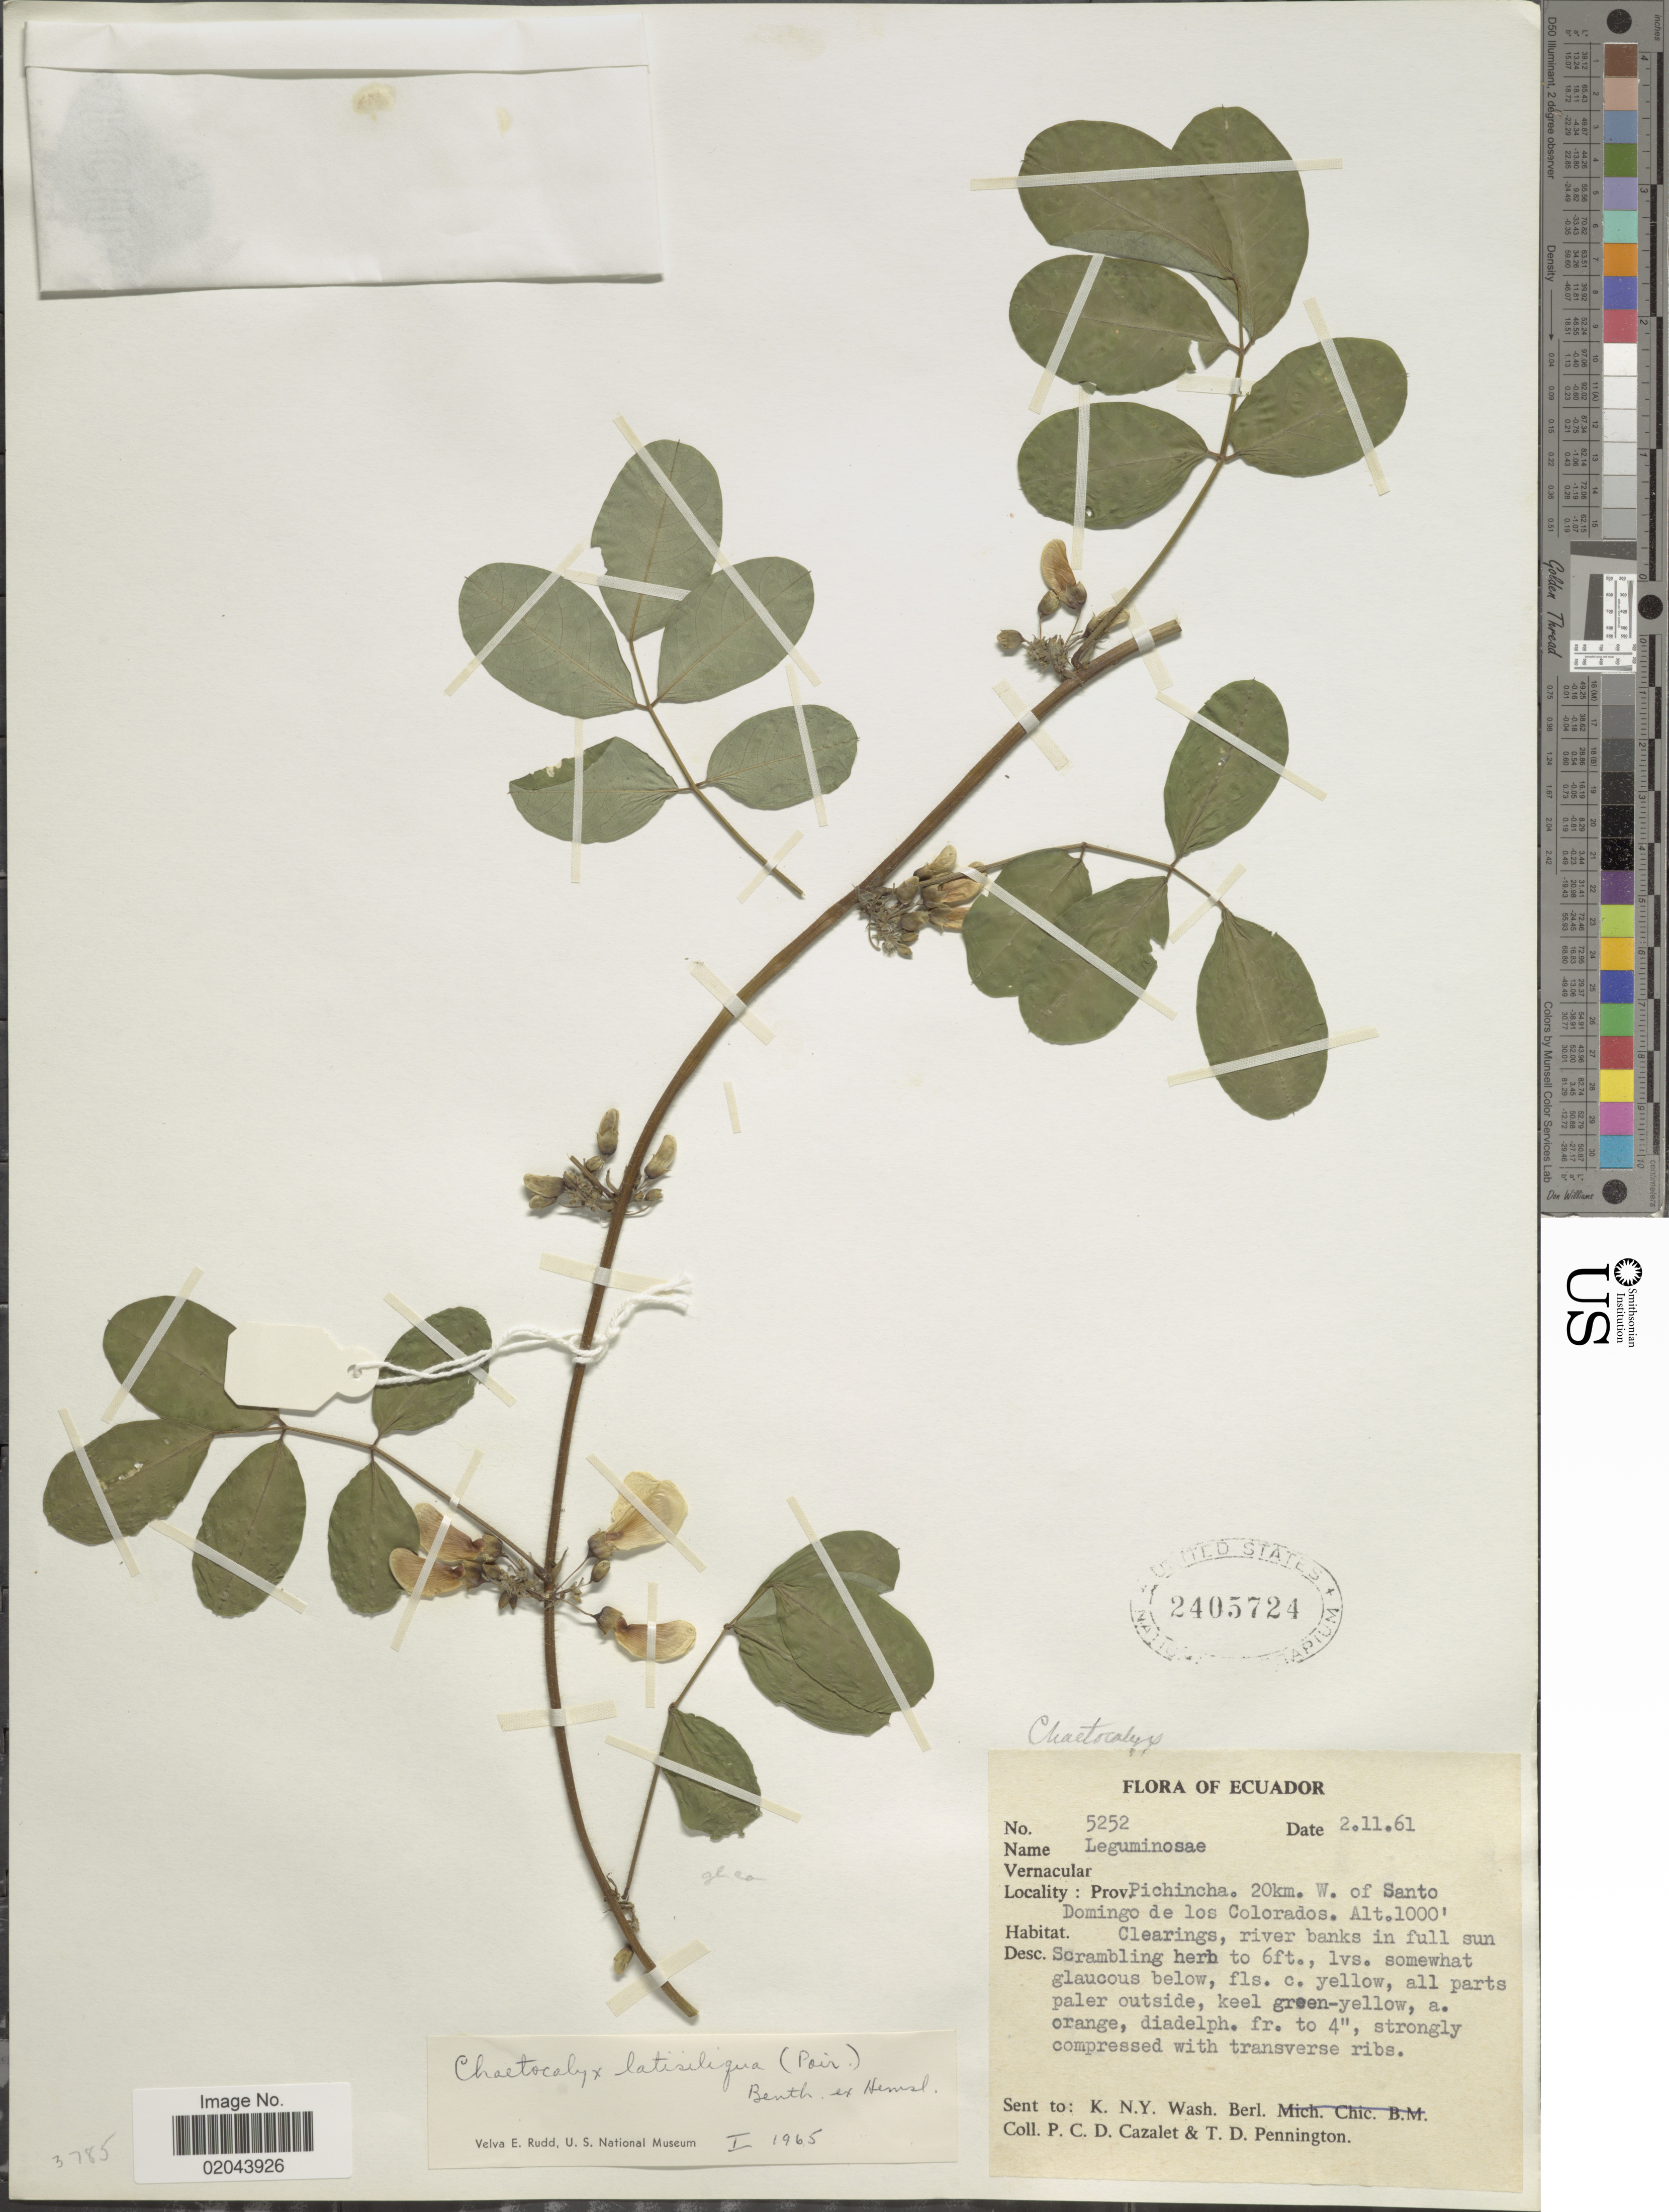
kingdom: Plantae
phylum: Tracheophyta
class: Magnoliopsida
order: Fabales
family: Fabaceae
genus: Chaetocalyx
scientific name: Chaetocalyx latisiliqua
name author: (Poir.) Benth. ex Hemsl.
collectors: P. C. D. Cazalet & T. D. Pennington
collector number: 5252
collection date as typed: Transcribed d/m/y: 2/11/61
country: Ecuador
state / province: Pichincha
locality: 20 km W of Santo Domingo de los Colorados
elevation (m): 305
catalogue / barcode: US 2405724